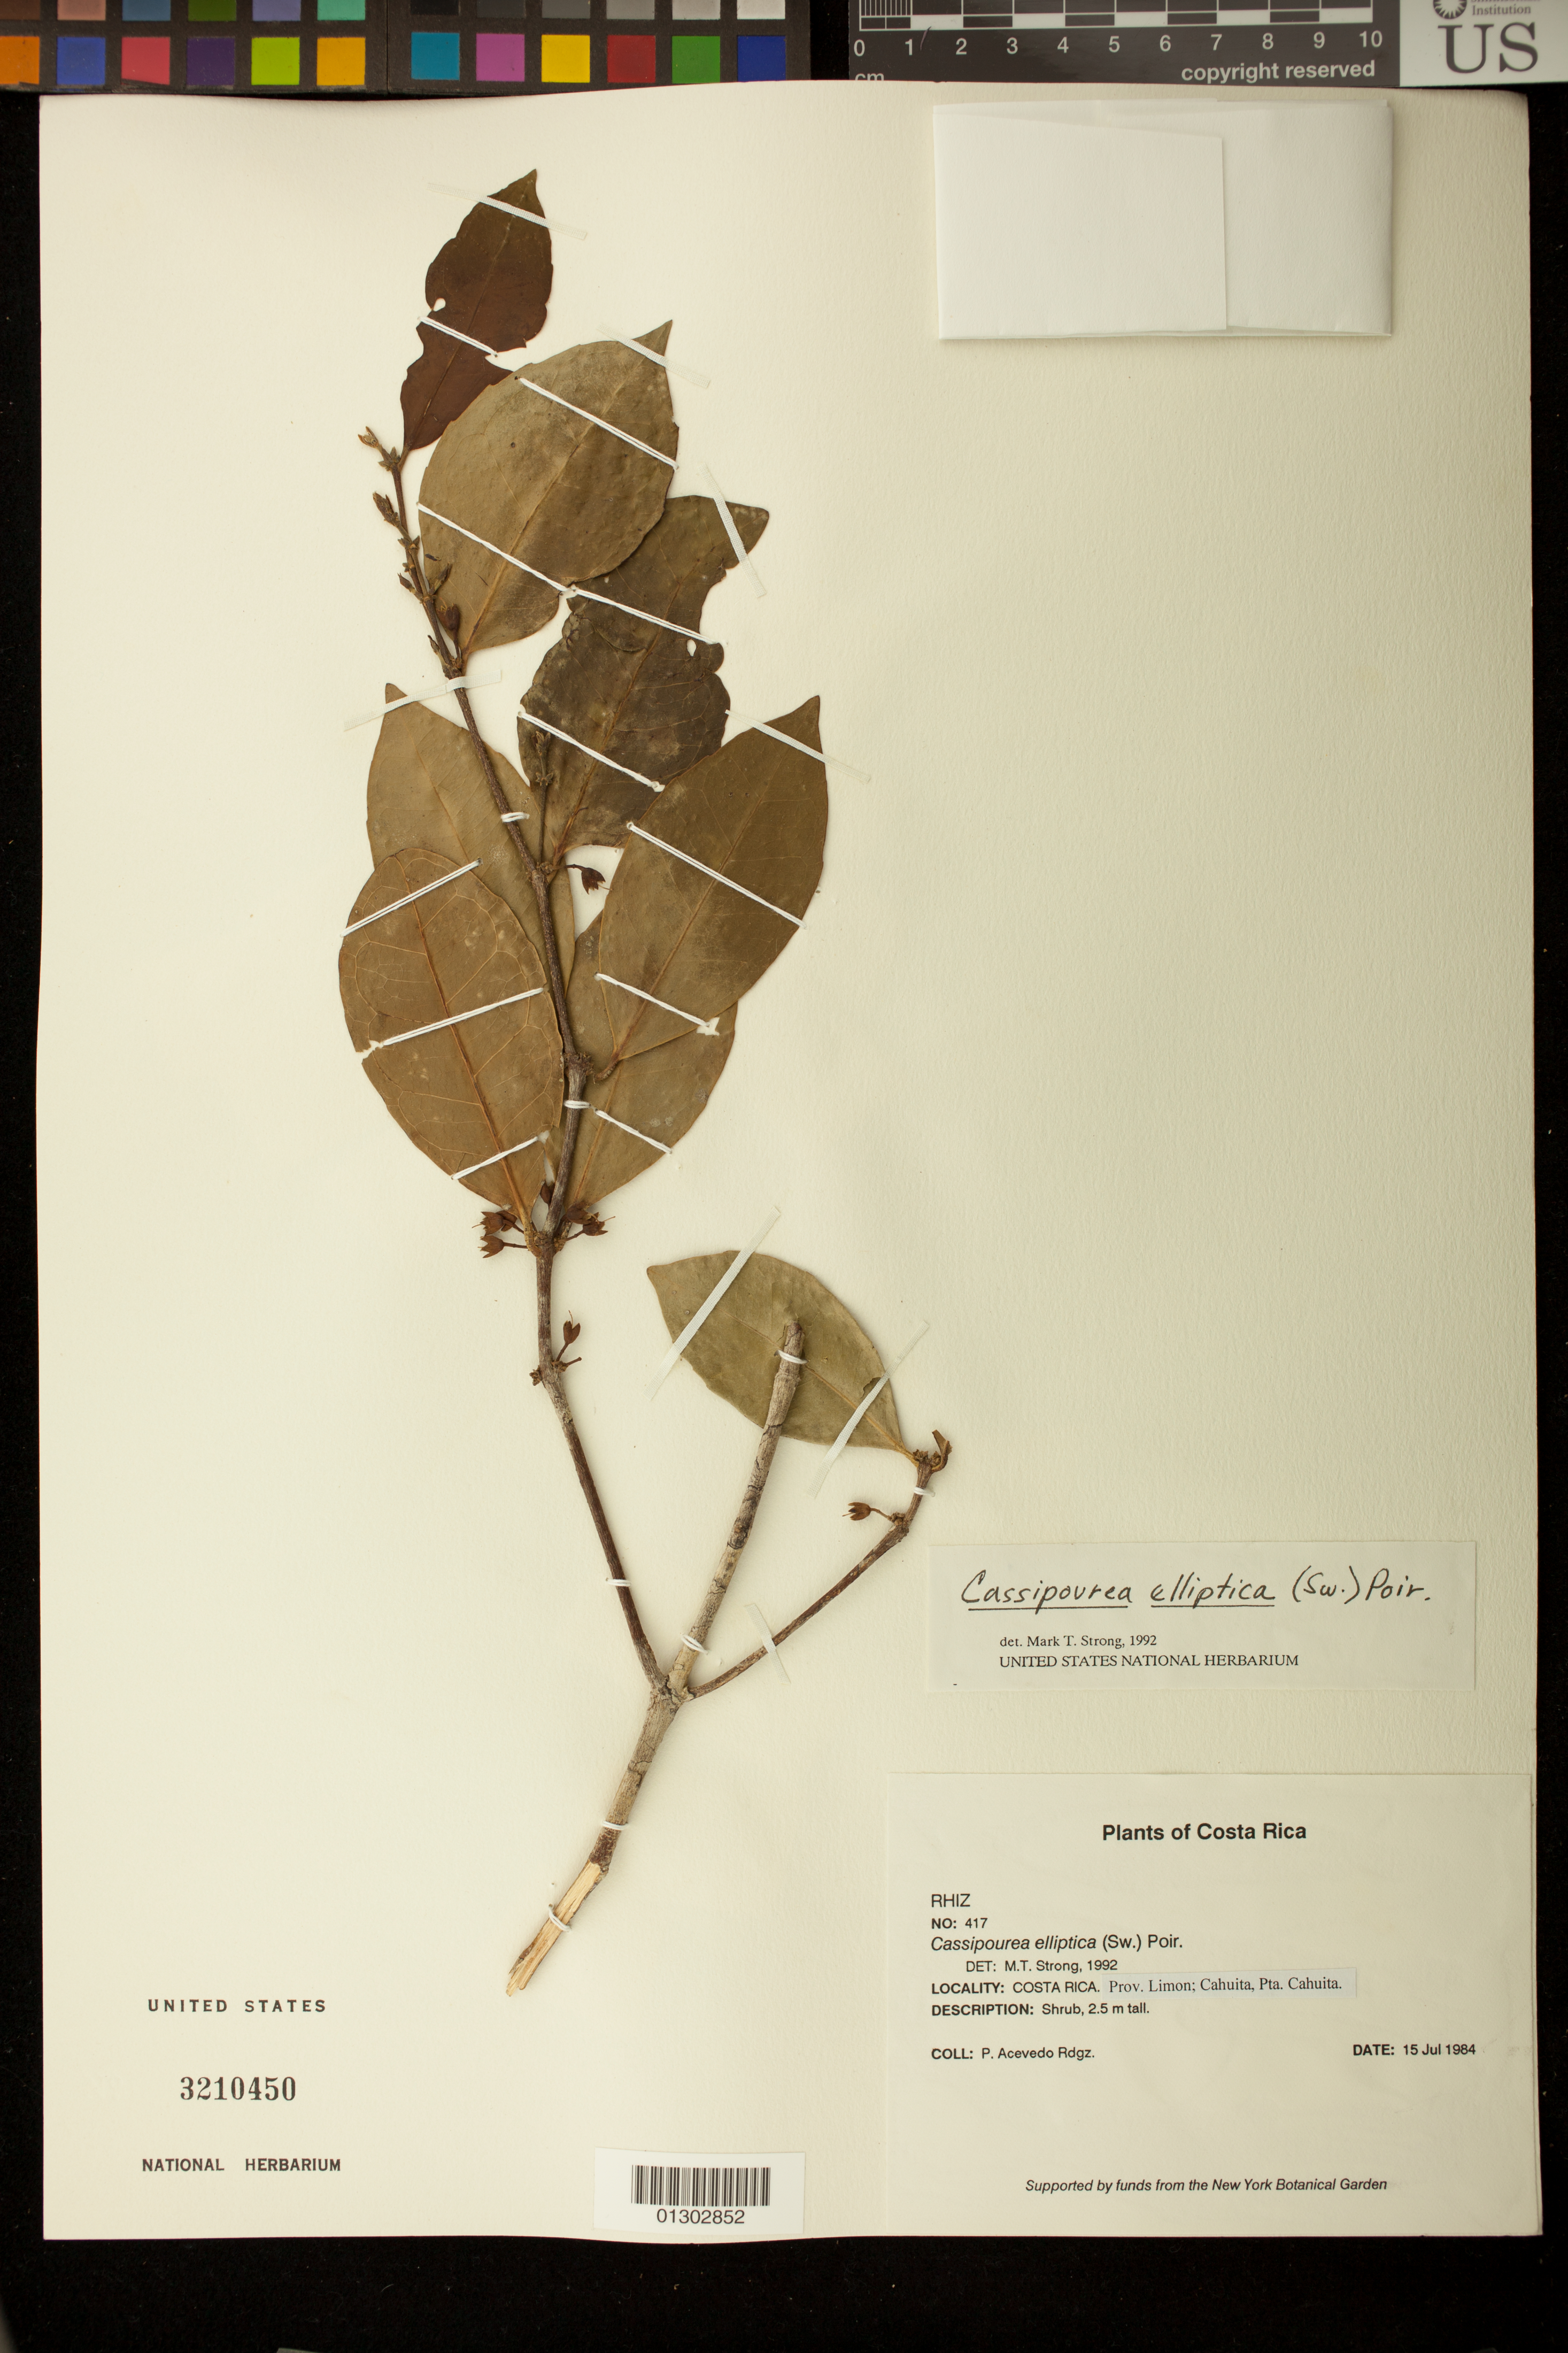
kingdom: Plantae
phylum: Tracheophyta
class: Magnoliopsida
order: Malpighiales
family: Rhizophoraceae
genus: Cassipourea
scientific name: Cassipourea elliptica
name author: (Sw.) Poir.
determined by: Strong, M. T., (US), Smithsonian Institution - National Museum of Natural History (UNITED STATES)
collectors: P. Acevedo-Rodr.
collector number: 417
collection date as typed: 15 Jul 1984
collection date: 1984-07-15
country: Costa Rica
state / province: Limon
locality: Prov. Limon; Cahuita, Pta. Cahuita.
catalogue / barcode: US 3210450